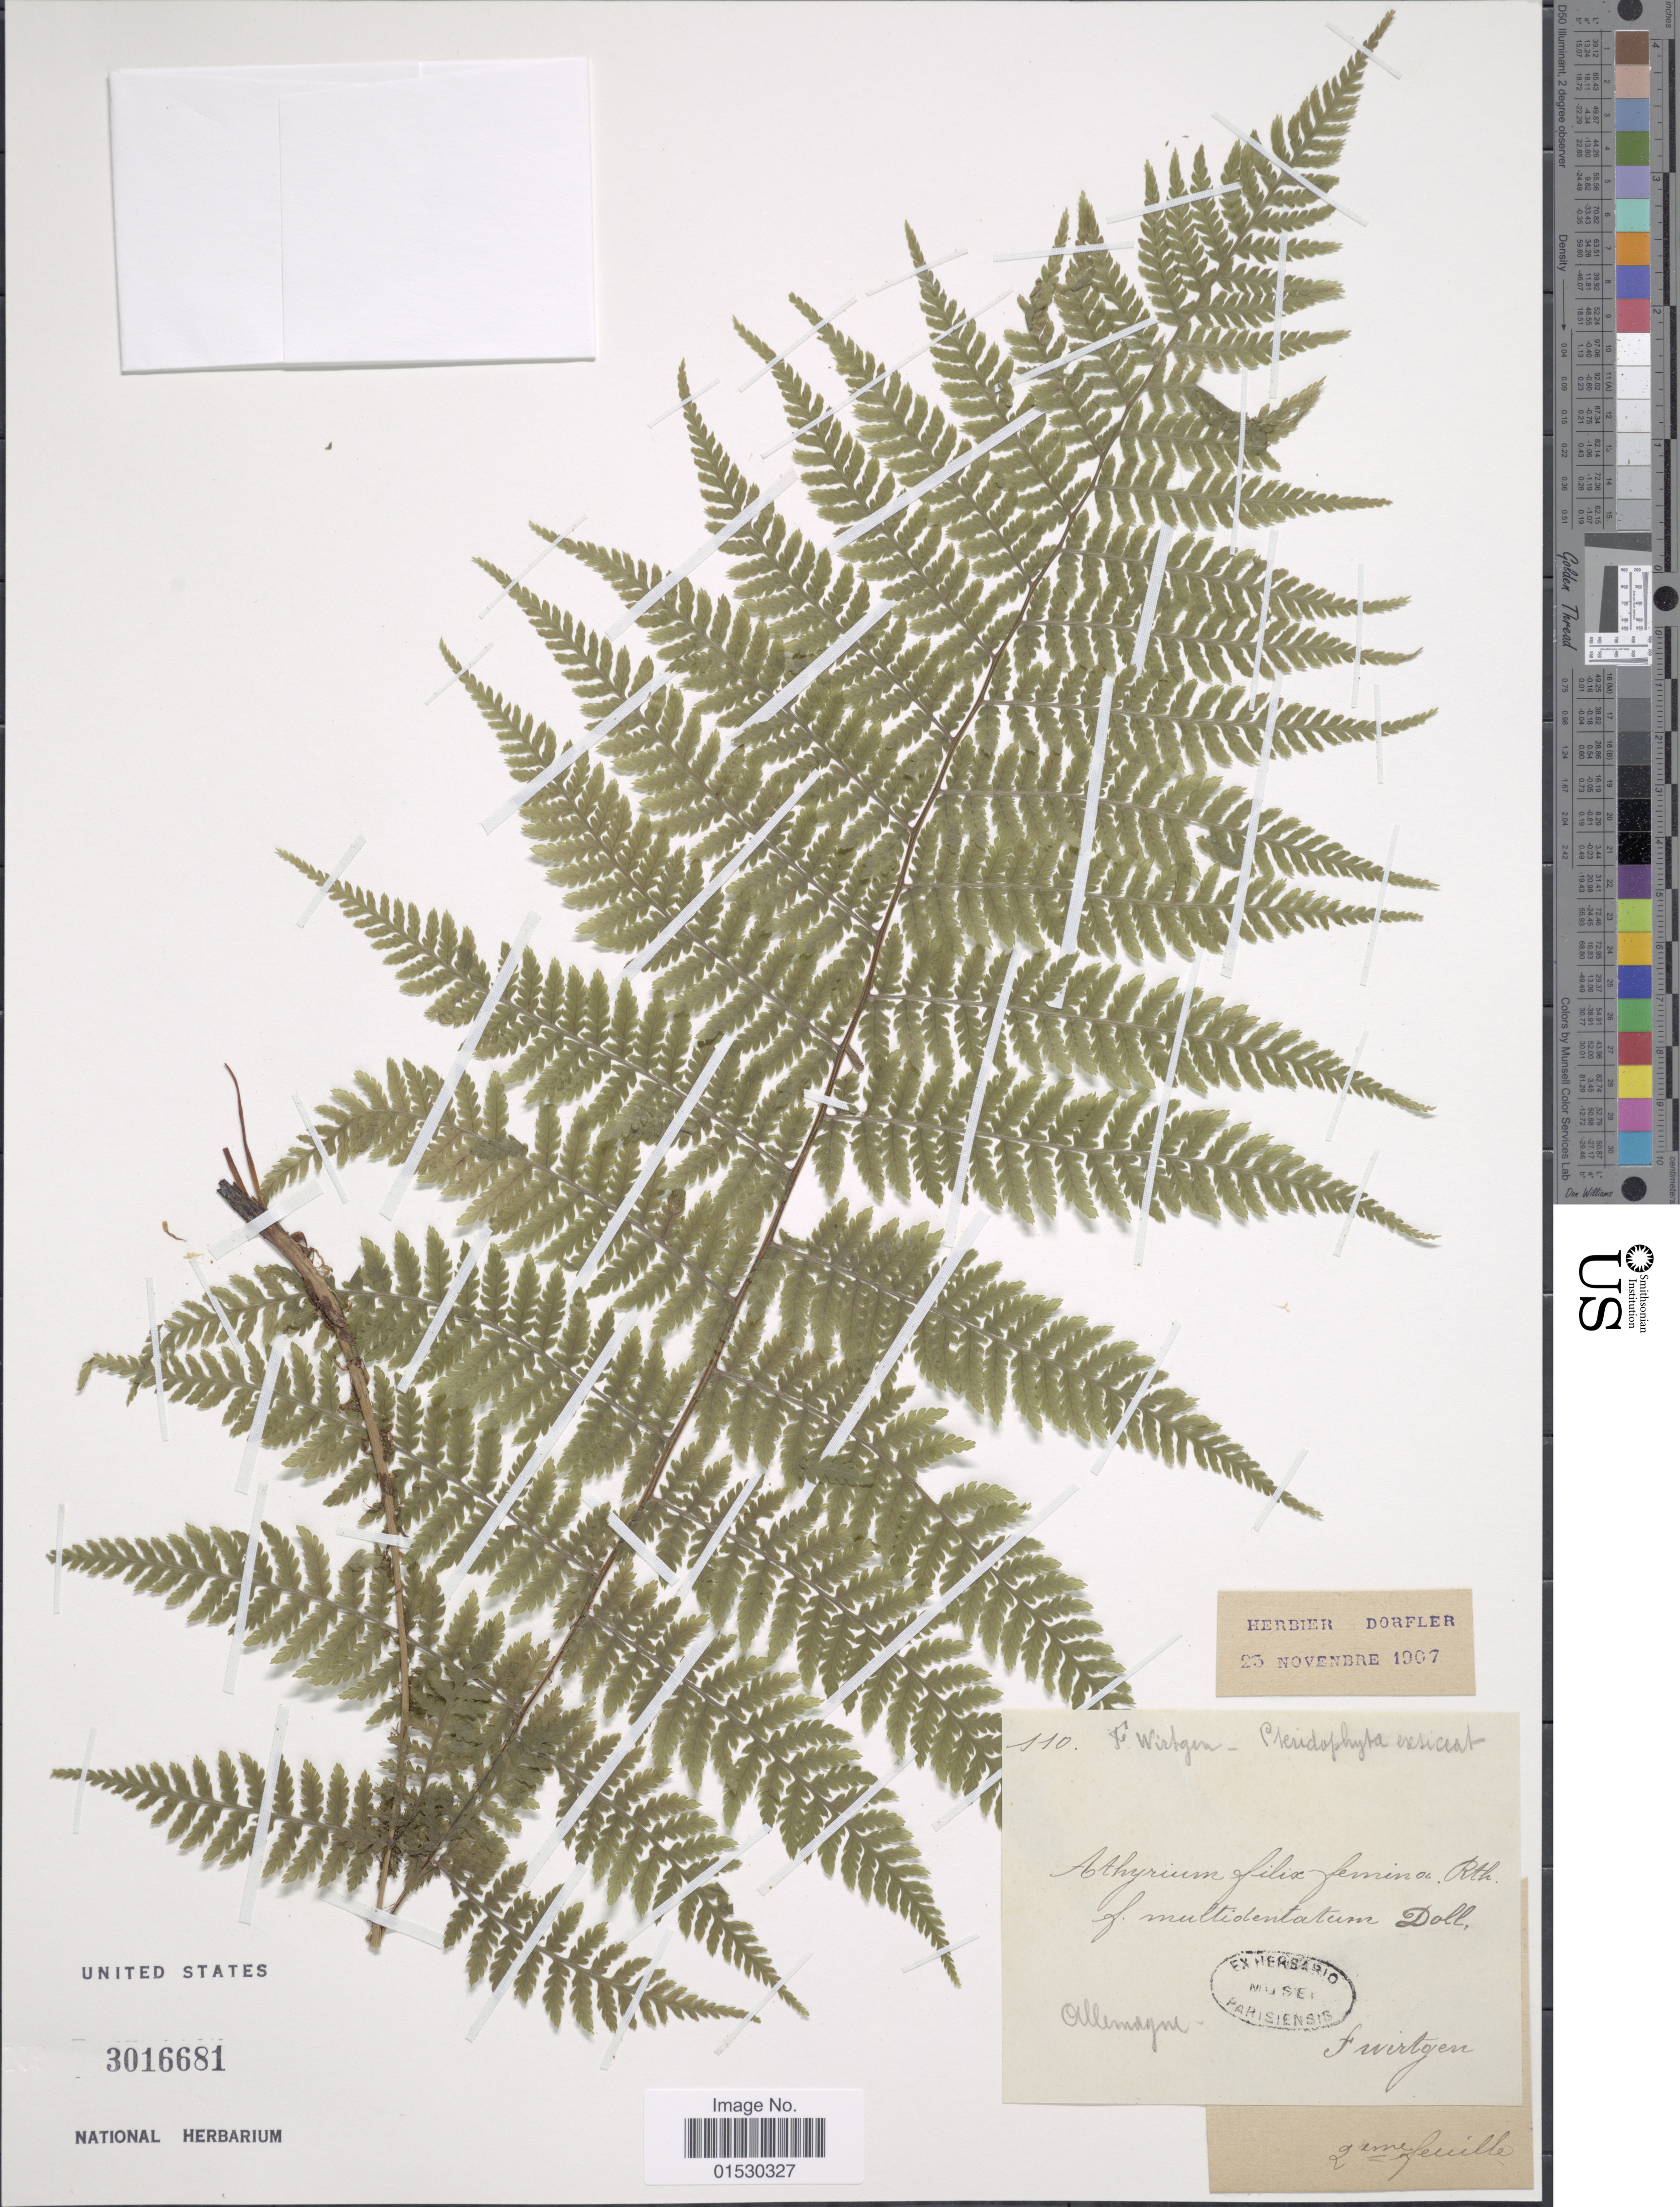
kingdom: Plantae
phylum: Tracheophyta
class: Polypodiopsida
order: Polypodiales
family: Athyriaceae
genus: Athyrium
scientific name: Athyrium filix-femina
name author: (L.) Roth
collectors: F. Wirtgen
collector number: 110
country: Germany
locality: Allemagne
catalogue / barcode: US 3016681